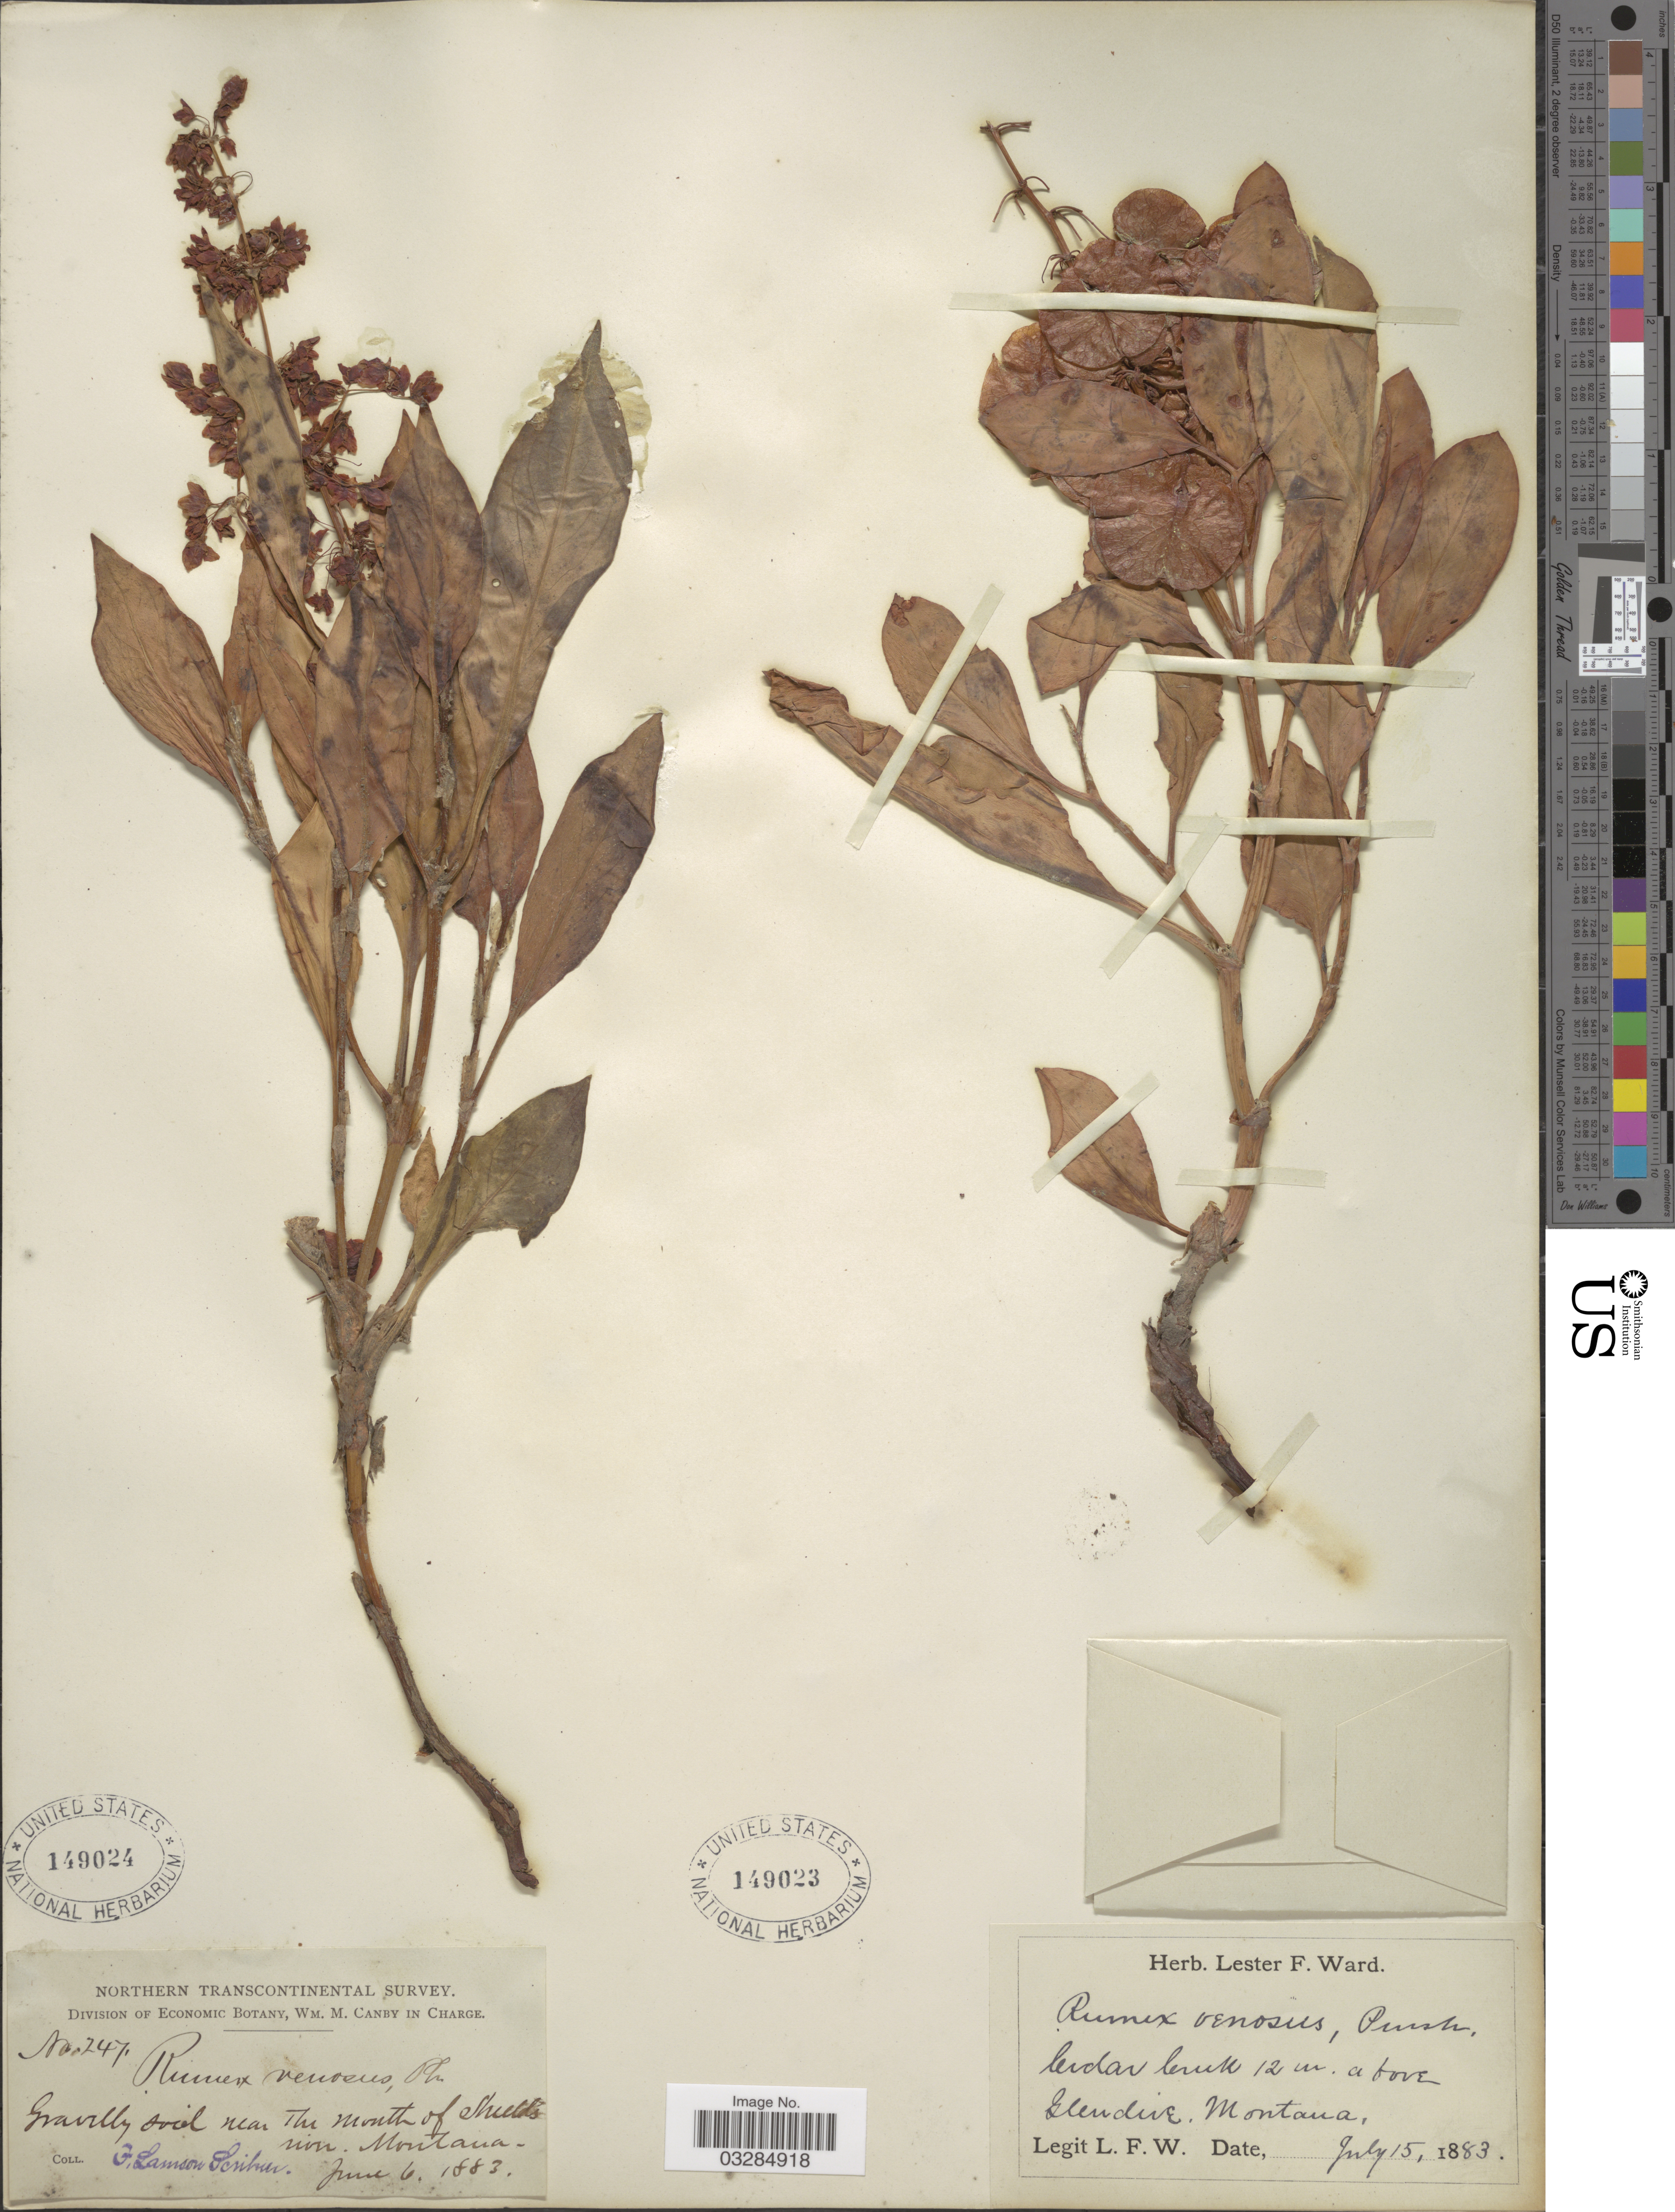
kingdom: Plantae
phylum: Tracheophyta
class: Magnoliopsida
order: Caryophyllales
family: Polygonaceae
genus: Rumex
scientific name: Rumex venosus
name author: Pursh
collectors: L. F. Ward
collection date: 1883-07-15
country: United States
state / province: Montana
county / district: Dawson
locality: Cedar Creek 12 m. above Glendive.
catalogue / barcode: US 149023